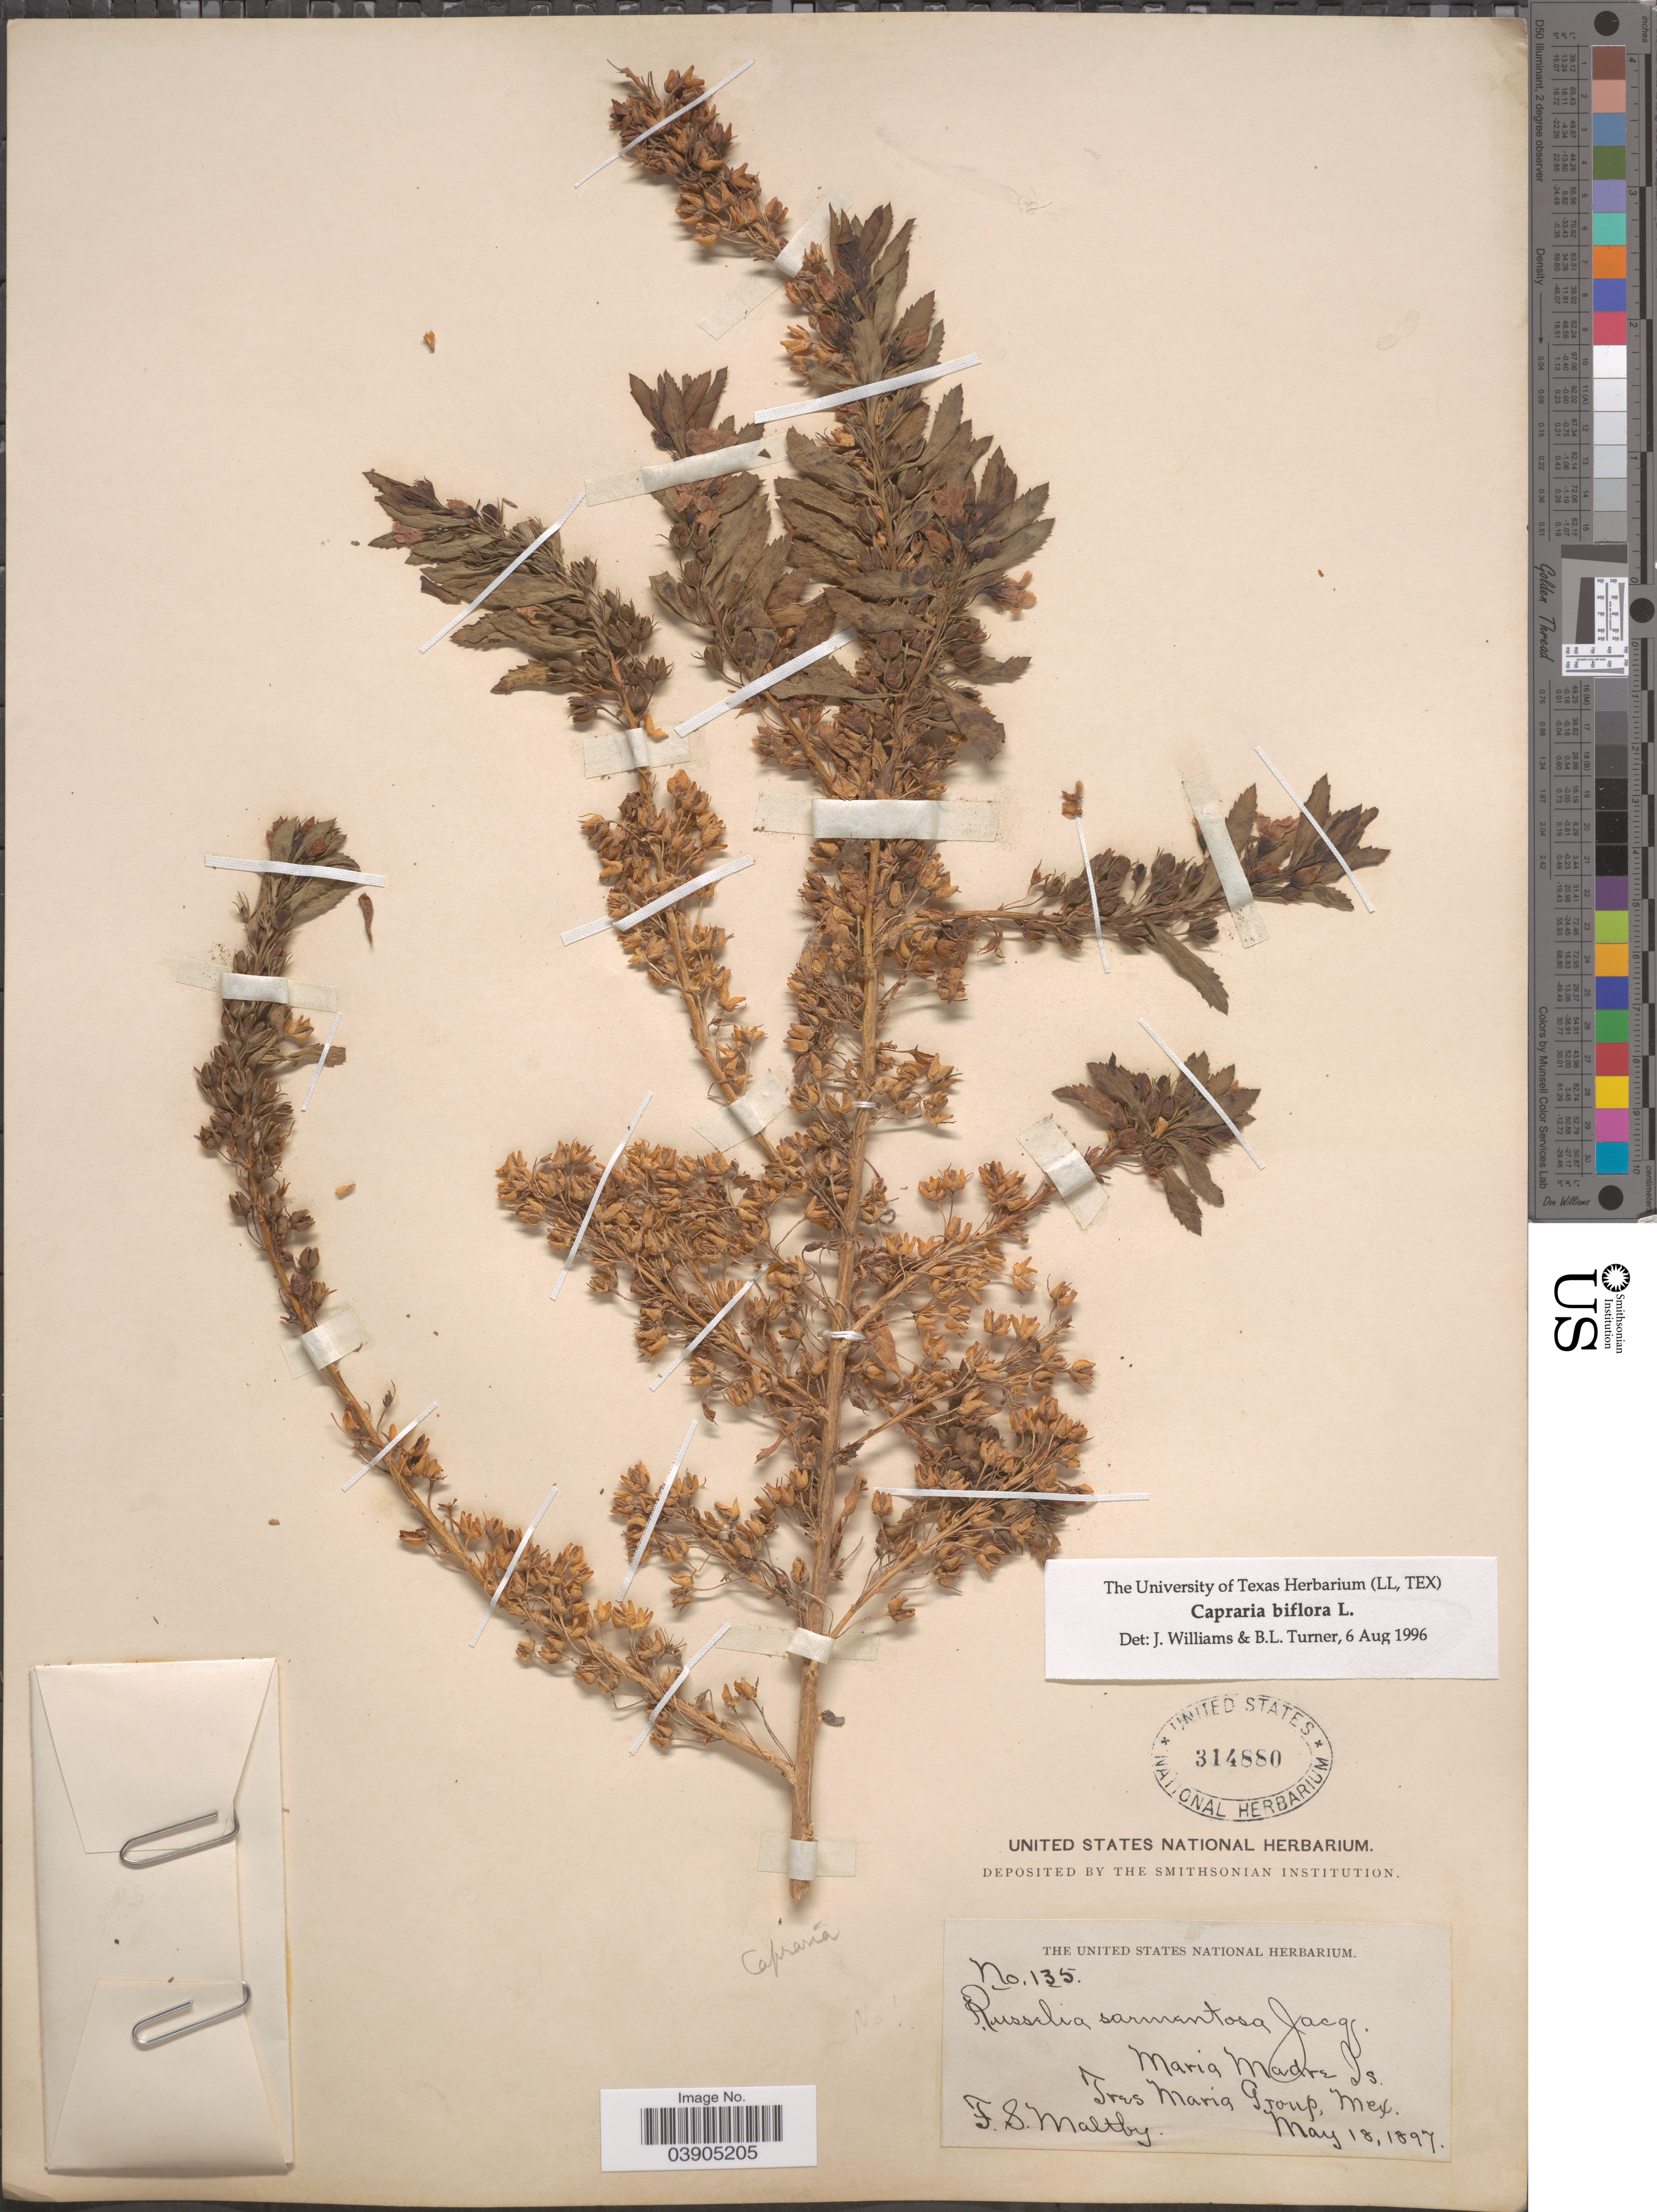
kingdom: Plantae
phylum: Tracheophyta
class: Magnoliopsida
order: Lamiales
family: Scrophulariaceae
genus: Capraria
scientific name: Capraria biflora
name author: L.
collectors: F. S. Maltby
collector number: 135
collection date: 1897-05-18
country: Mexico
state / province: Nayarit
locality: Maria Madre Is. Tres Maria Group.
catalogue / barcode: US 314880